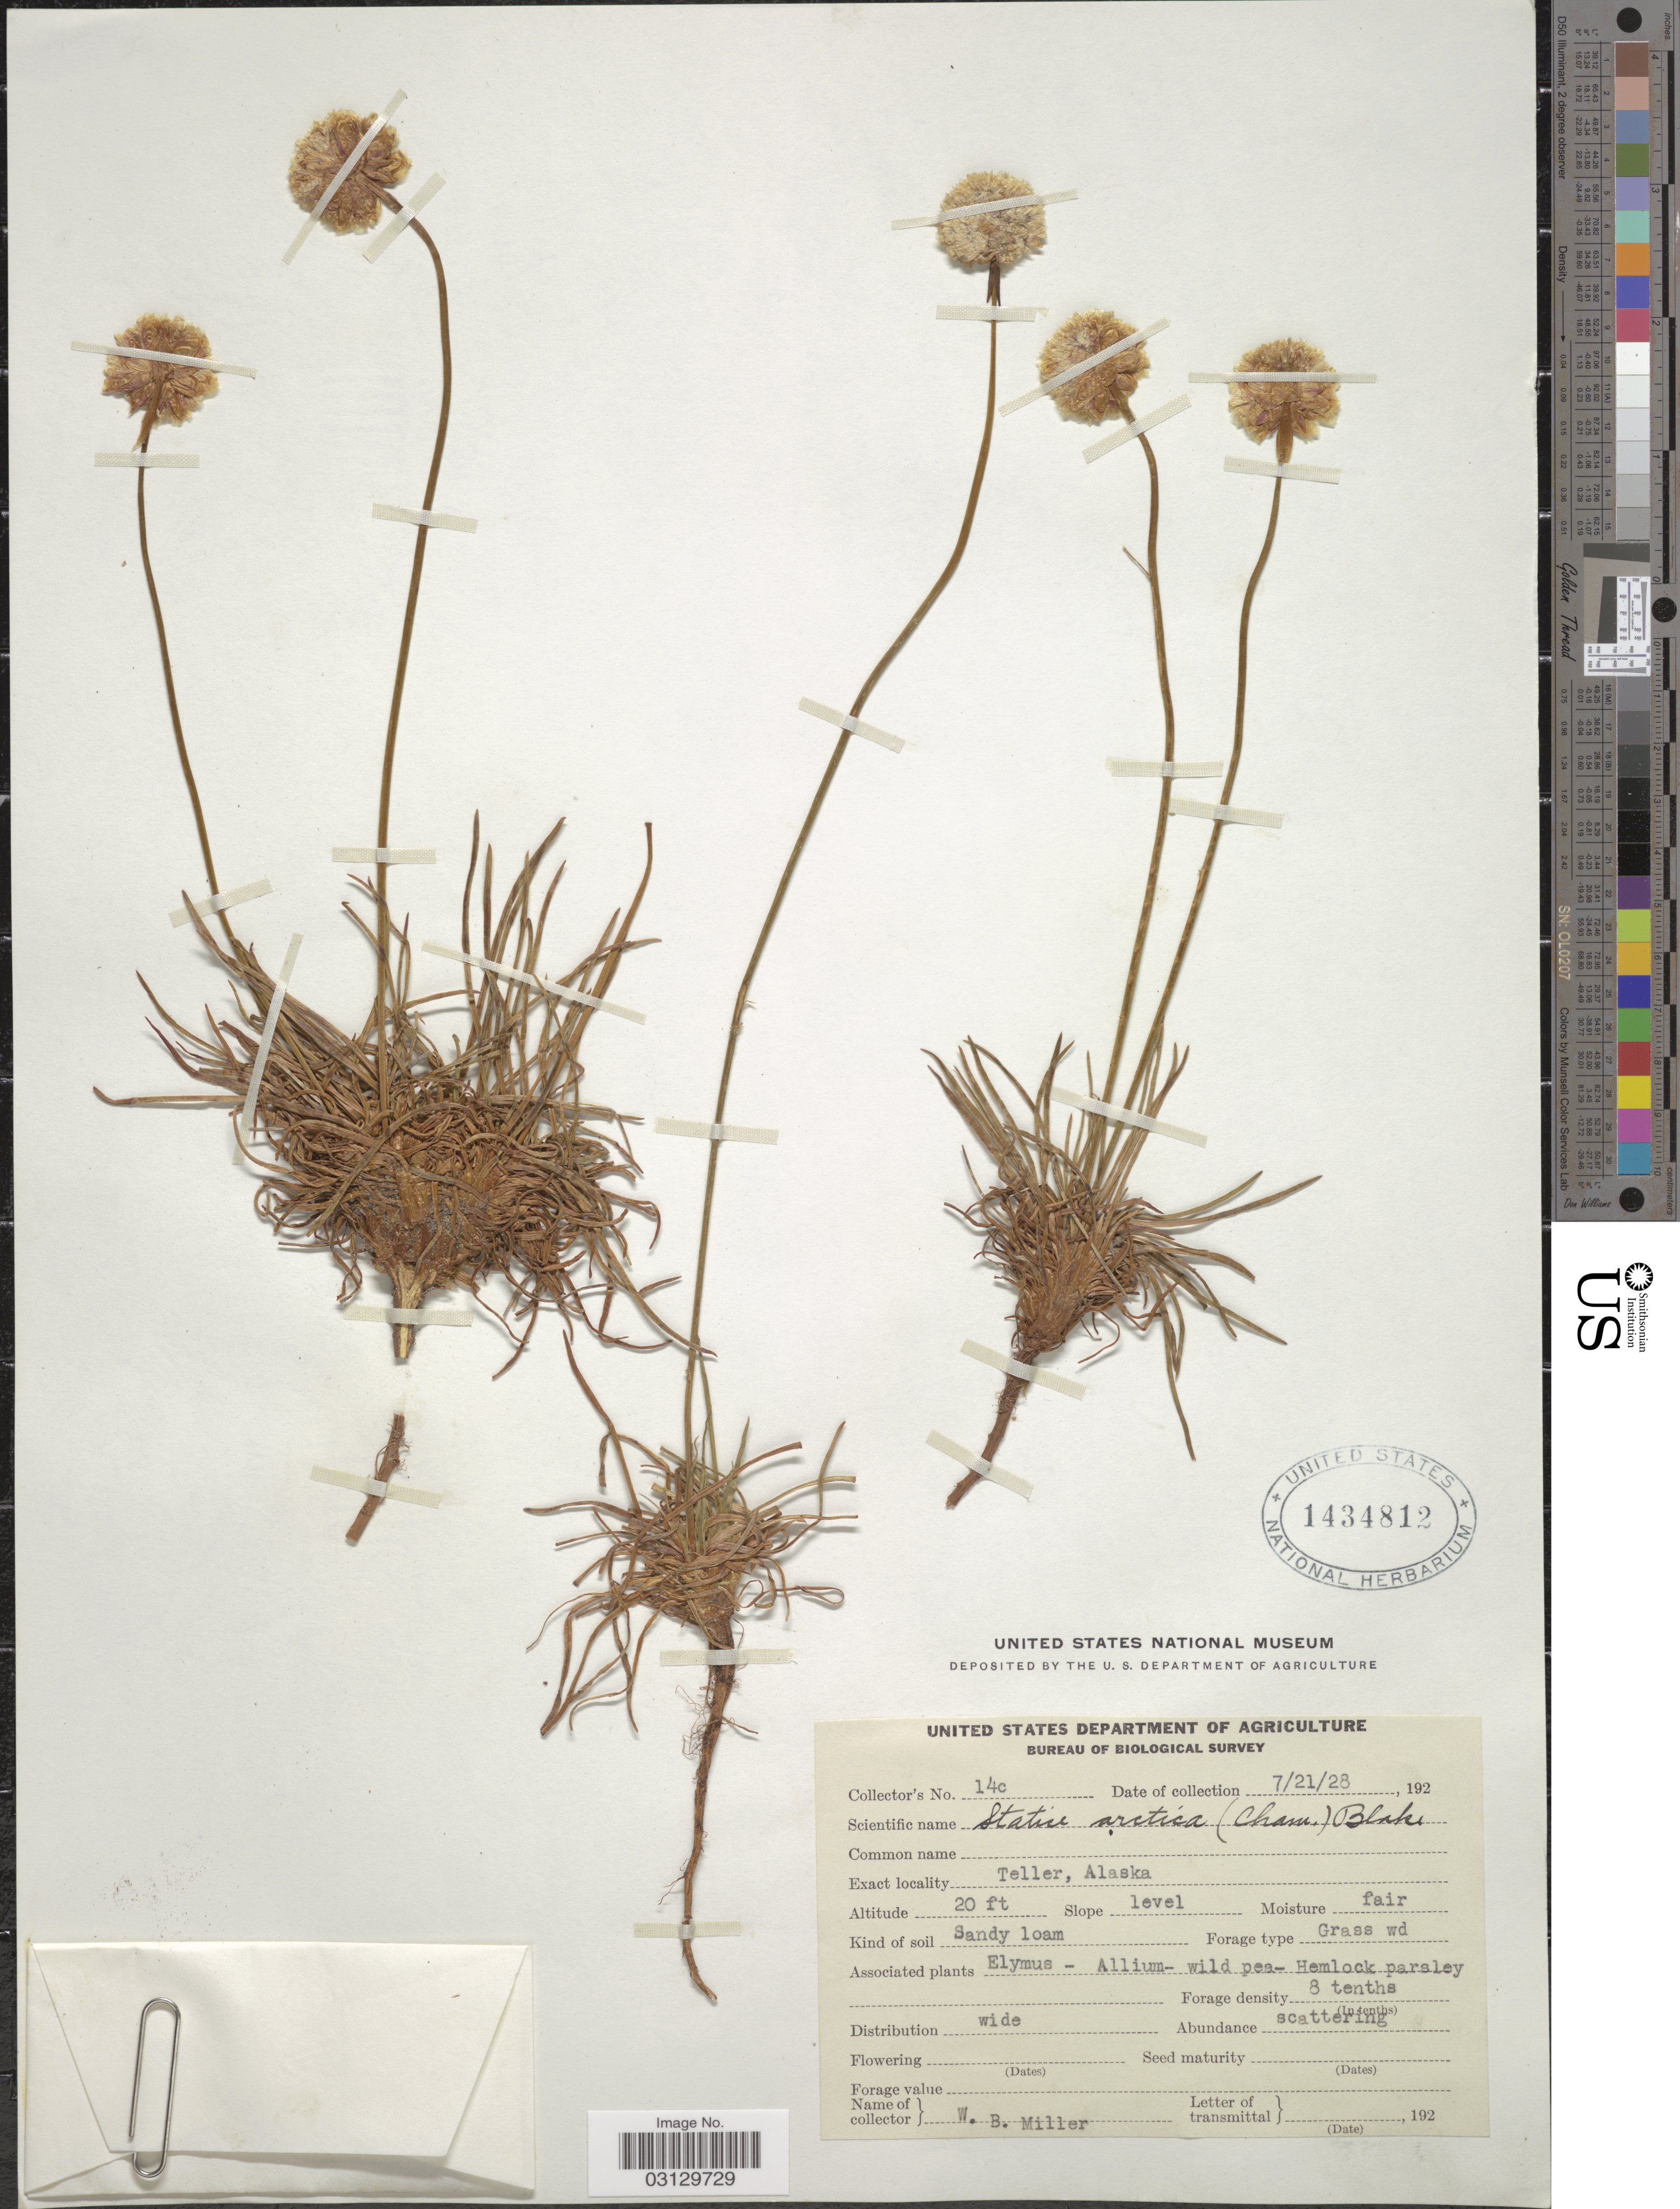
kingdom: Plantae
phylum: Tracheophyta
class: Magnoliopsida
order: Caryophyllales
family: Plumbaginaceae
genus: Armeria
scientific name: Armeria maritima subsp. sibirica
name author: (Turcz. ex Boiss.) Nyman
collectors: W. Miller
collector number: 14c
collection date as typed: Transcribed d/m/y: 21/7/28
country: United States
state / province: Alaska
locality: Teller.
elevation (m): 6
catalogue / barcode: US 1434812